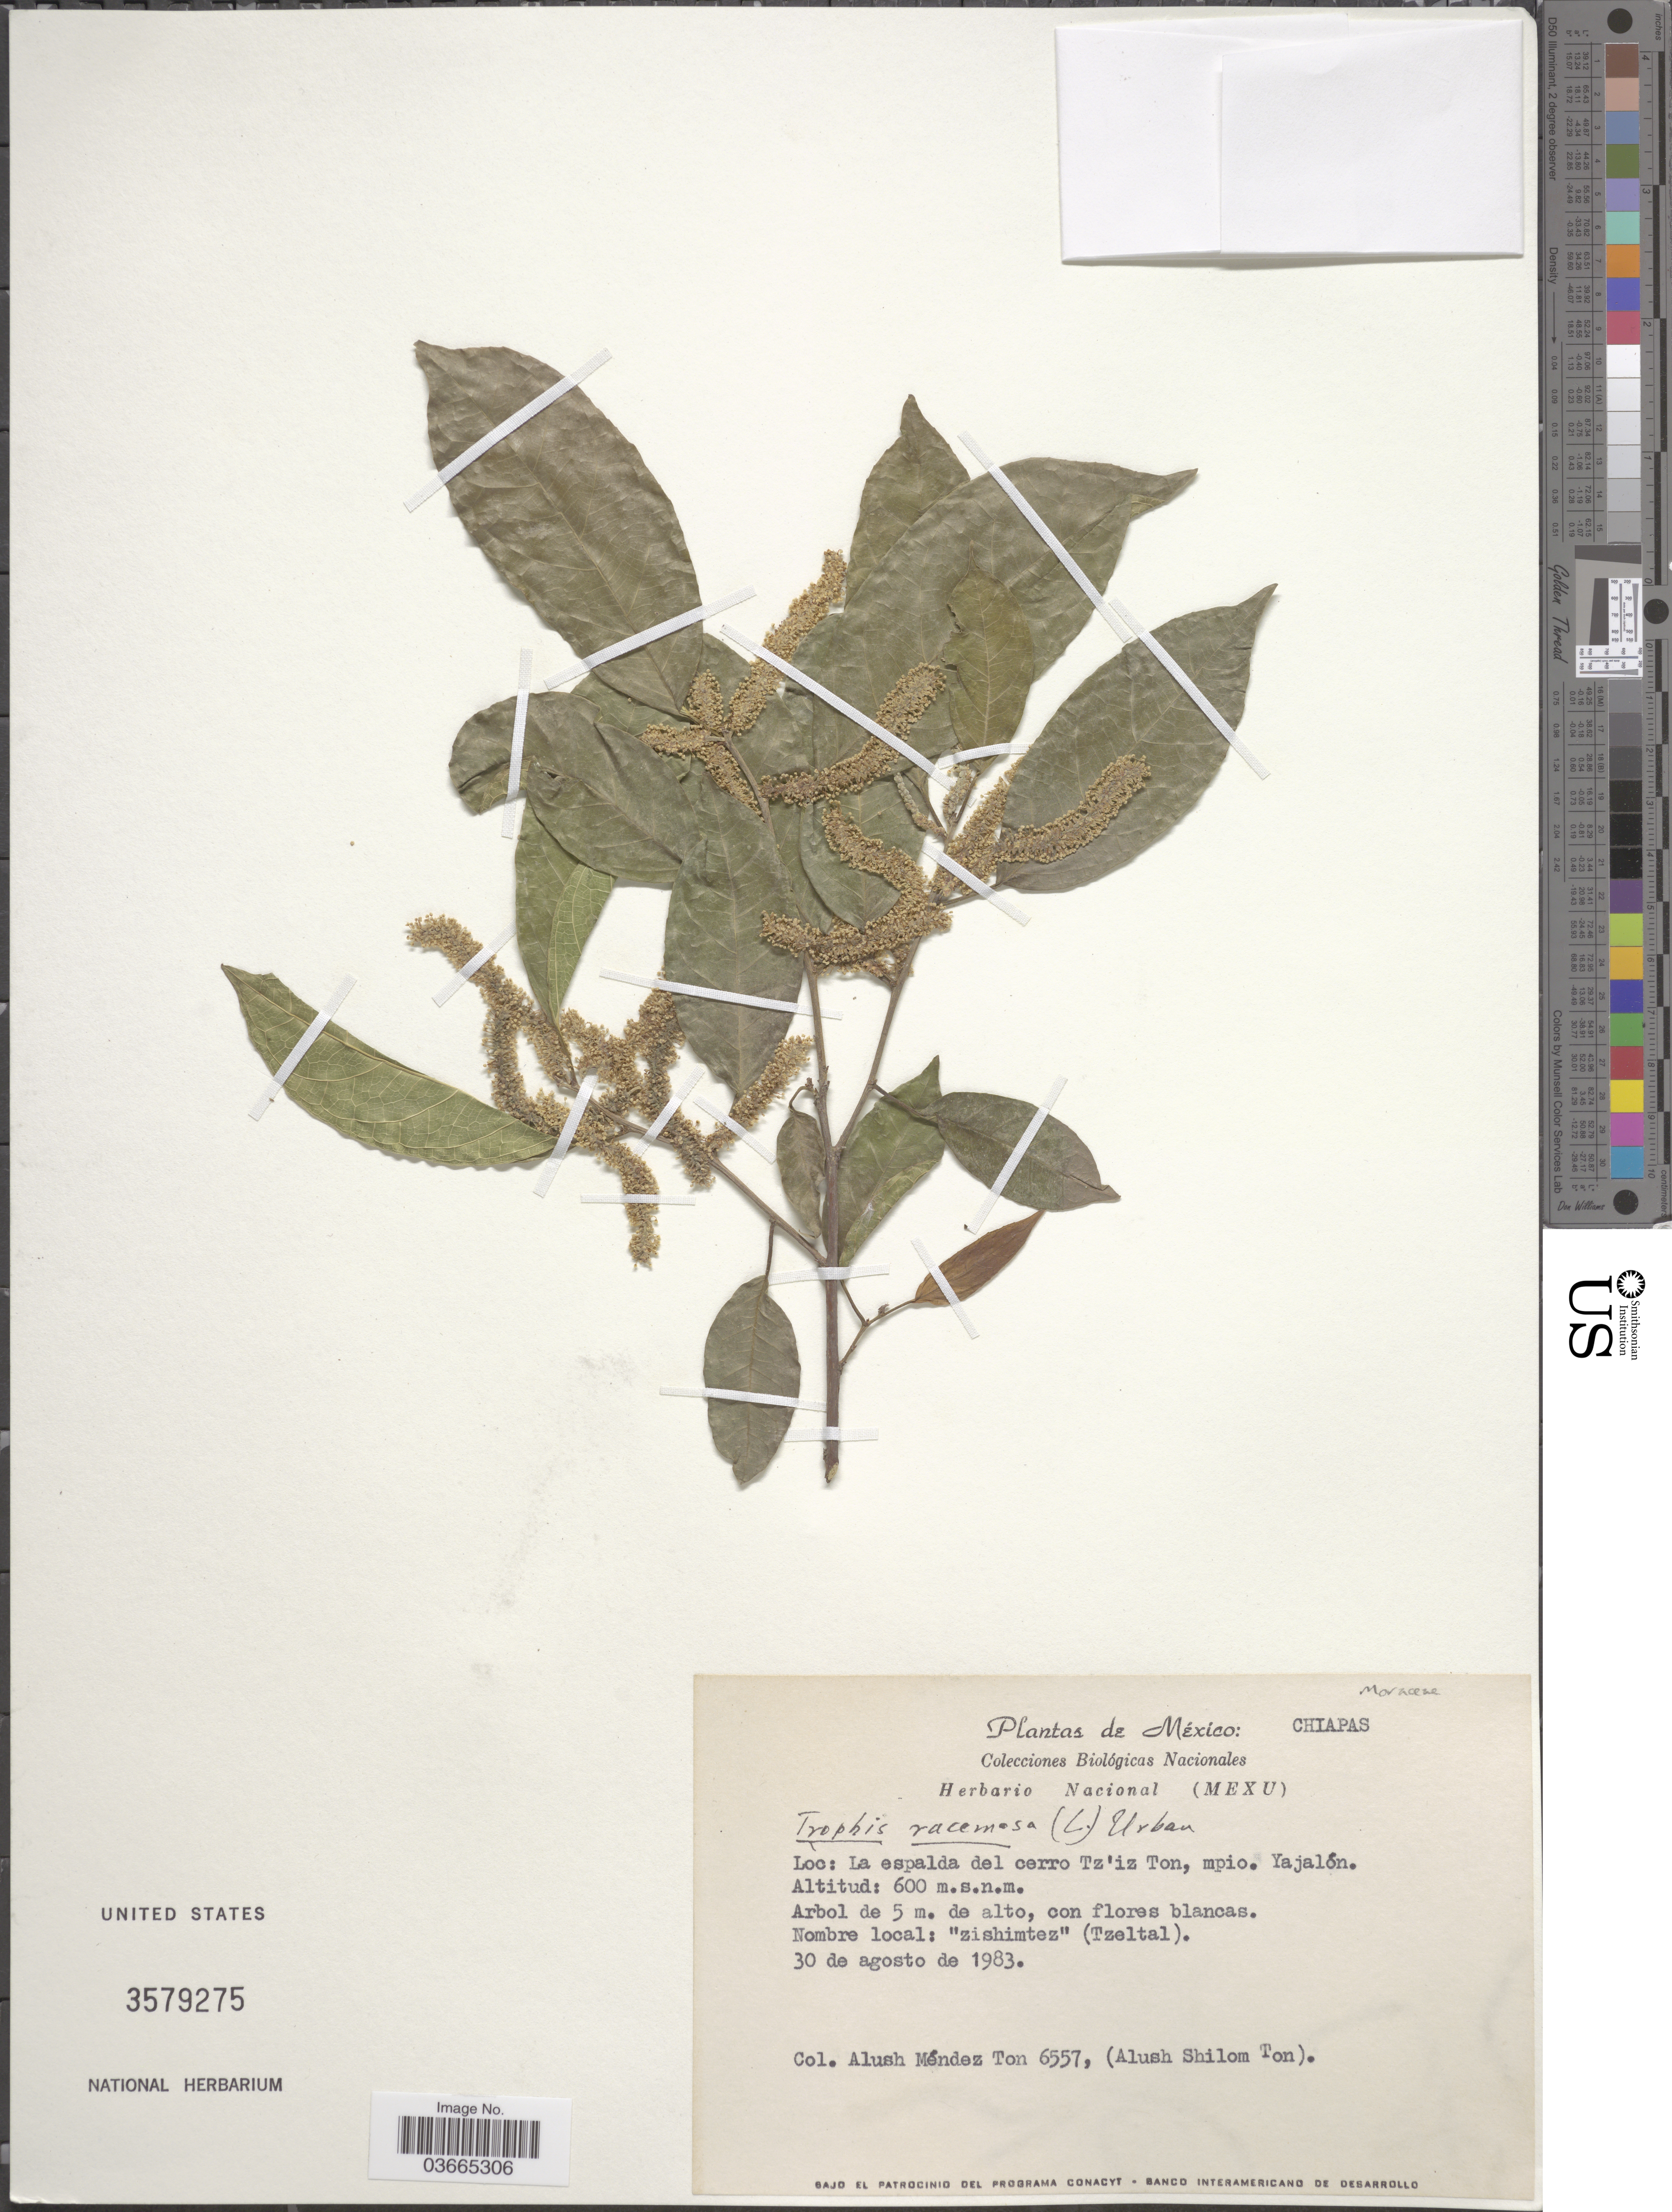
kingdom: Plantae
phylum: Tracheophyta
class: Magnoliopsida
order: Rosales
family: Moraceae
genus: Trophis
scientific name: Trophis racemosa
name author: (L.) Urb.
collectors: A. Méndez Ton & A. M. Ton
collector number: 6557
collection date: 1983-08-30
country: Mexico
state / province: Chiapas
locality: La espalda del cerro Tz'iz Ton, mpio. Yajalón.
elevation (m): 600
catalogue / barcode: US 3579275